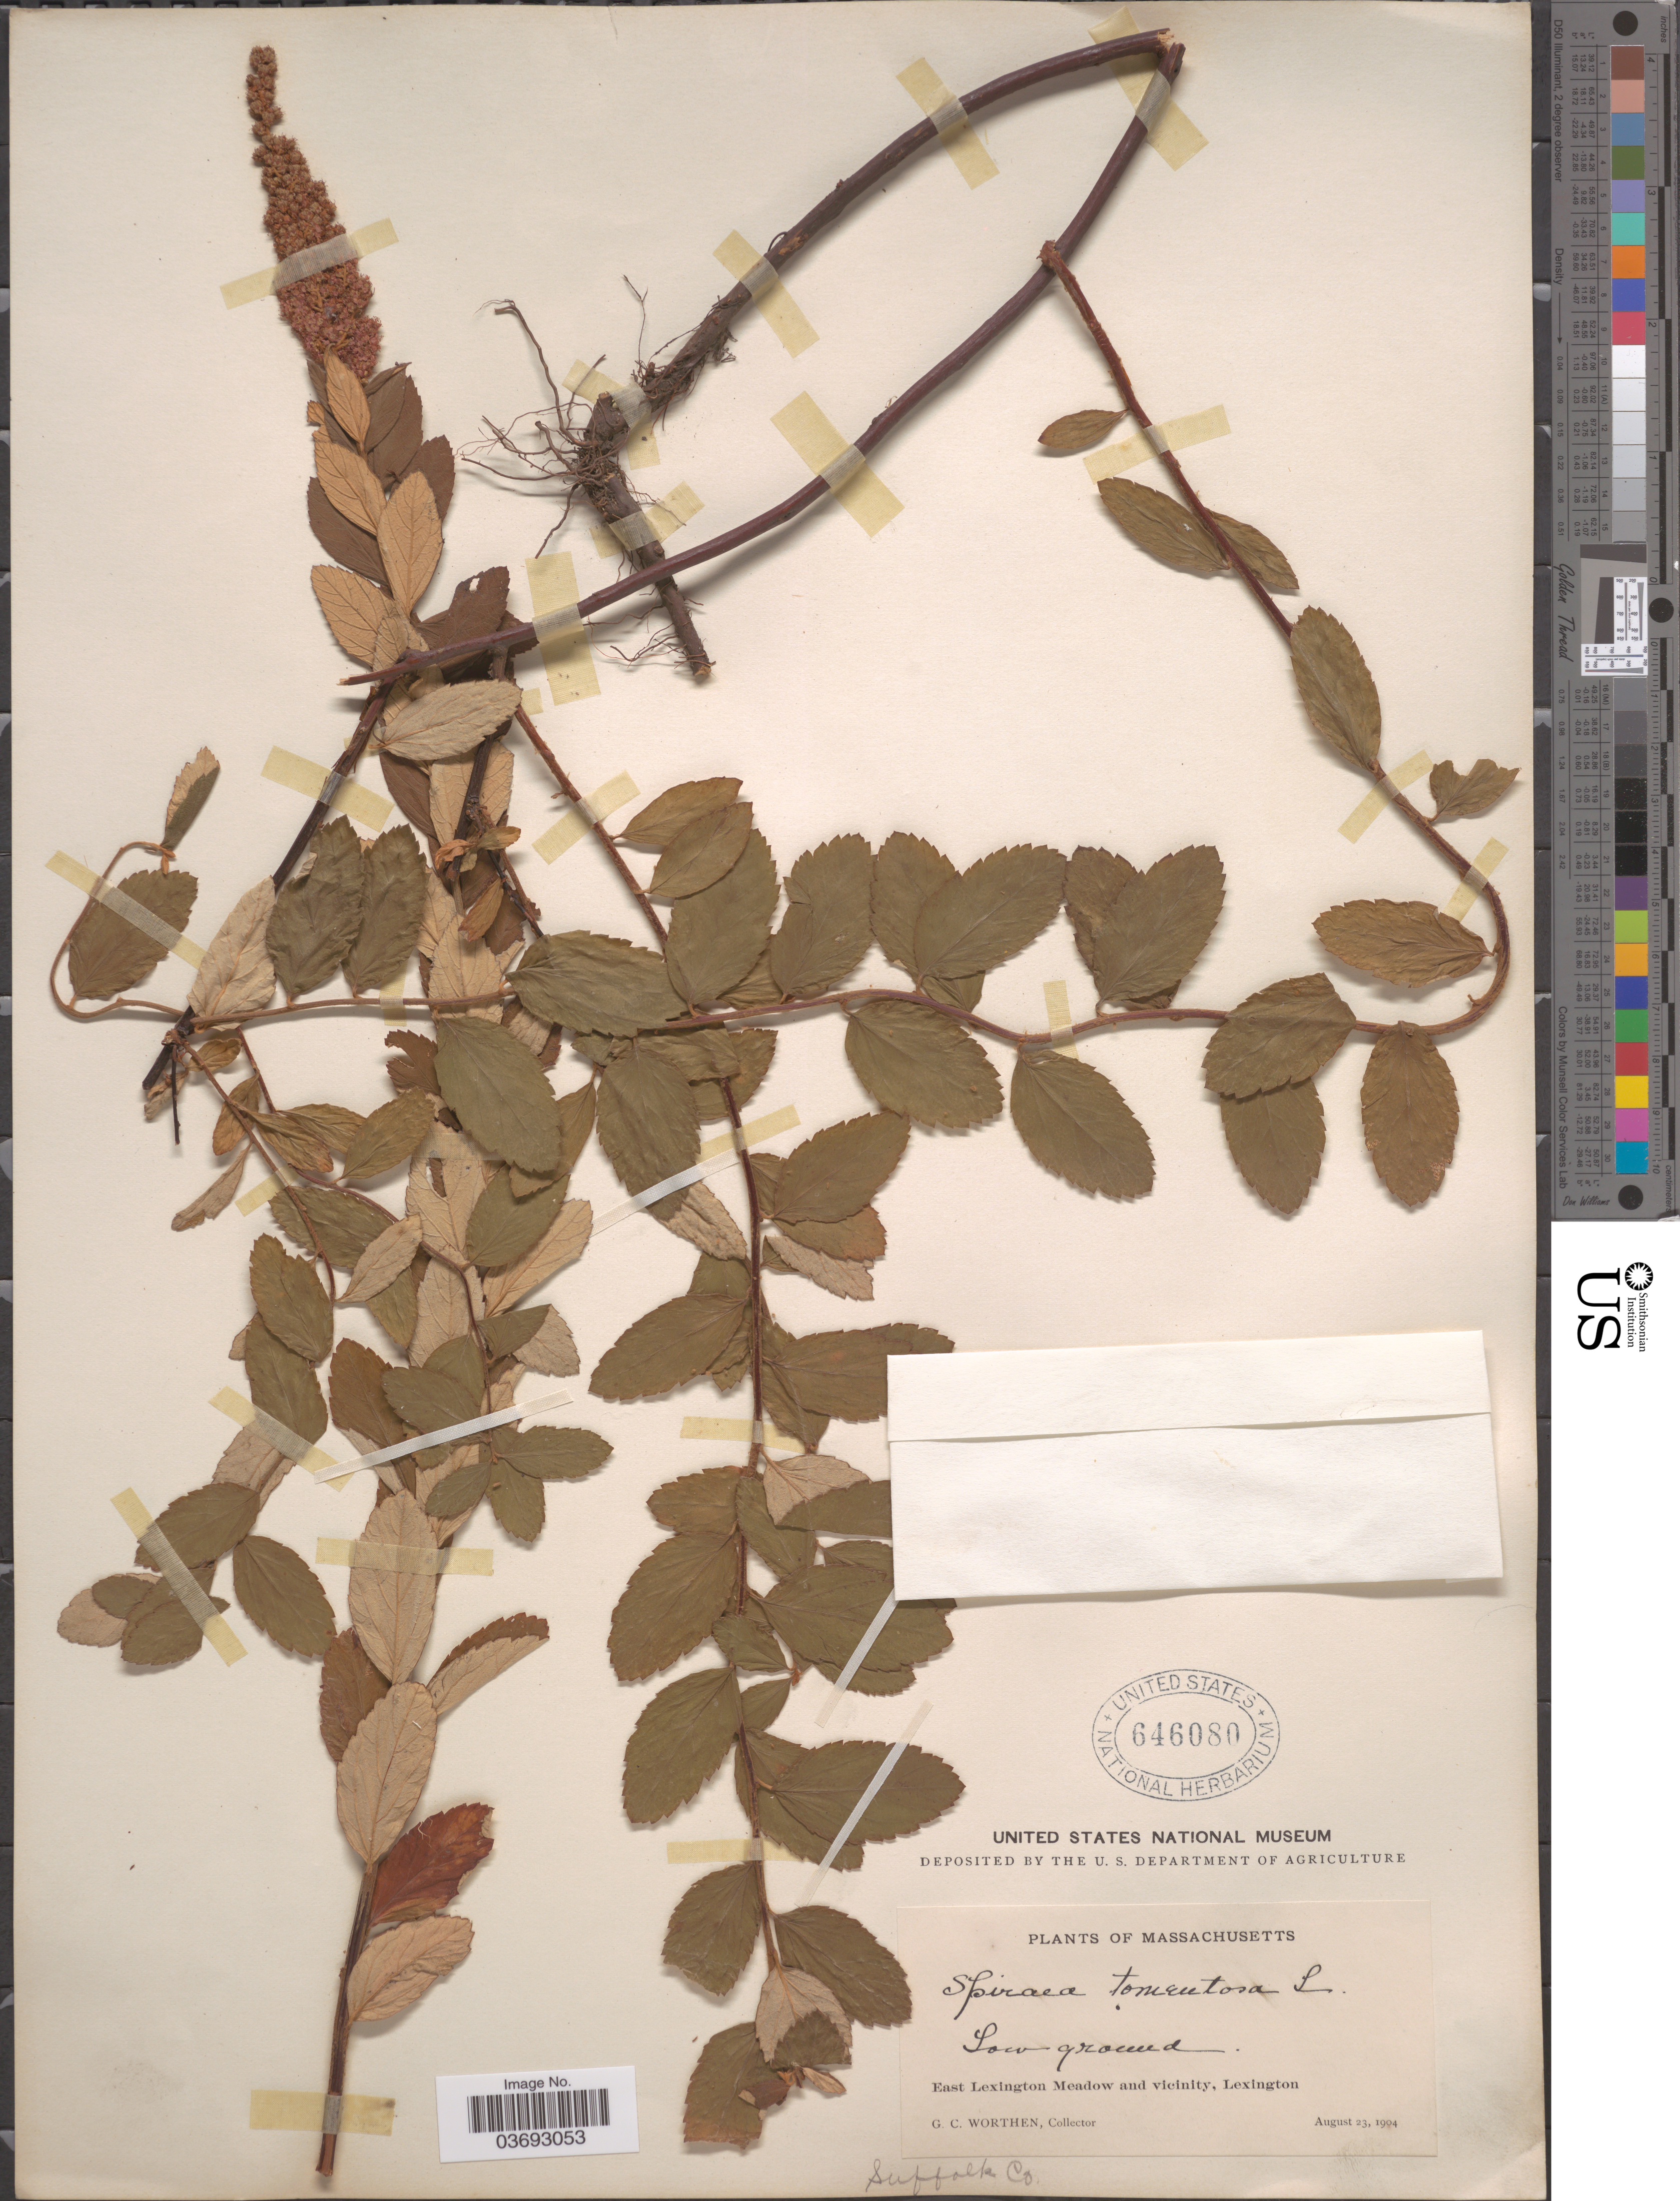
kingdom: Plantae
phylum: Tracheophyta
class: Magnoliopsida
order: Rosales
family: Rosaceae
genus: Spiraea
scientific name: Spiraea tomentosa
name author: L.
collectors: G. Worthen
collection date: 1904-08-23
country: United States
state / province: Massachusetts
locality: East Lexington Meadow and vicinity, Lexington. Suffolk Co.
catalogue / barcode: US 646080